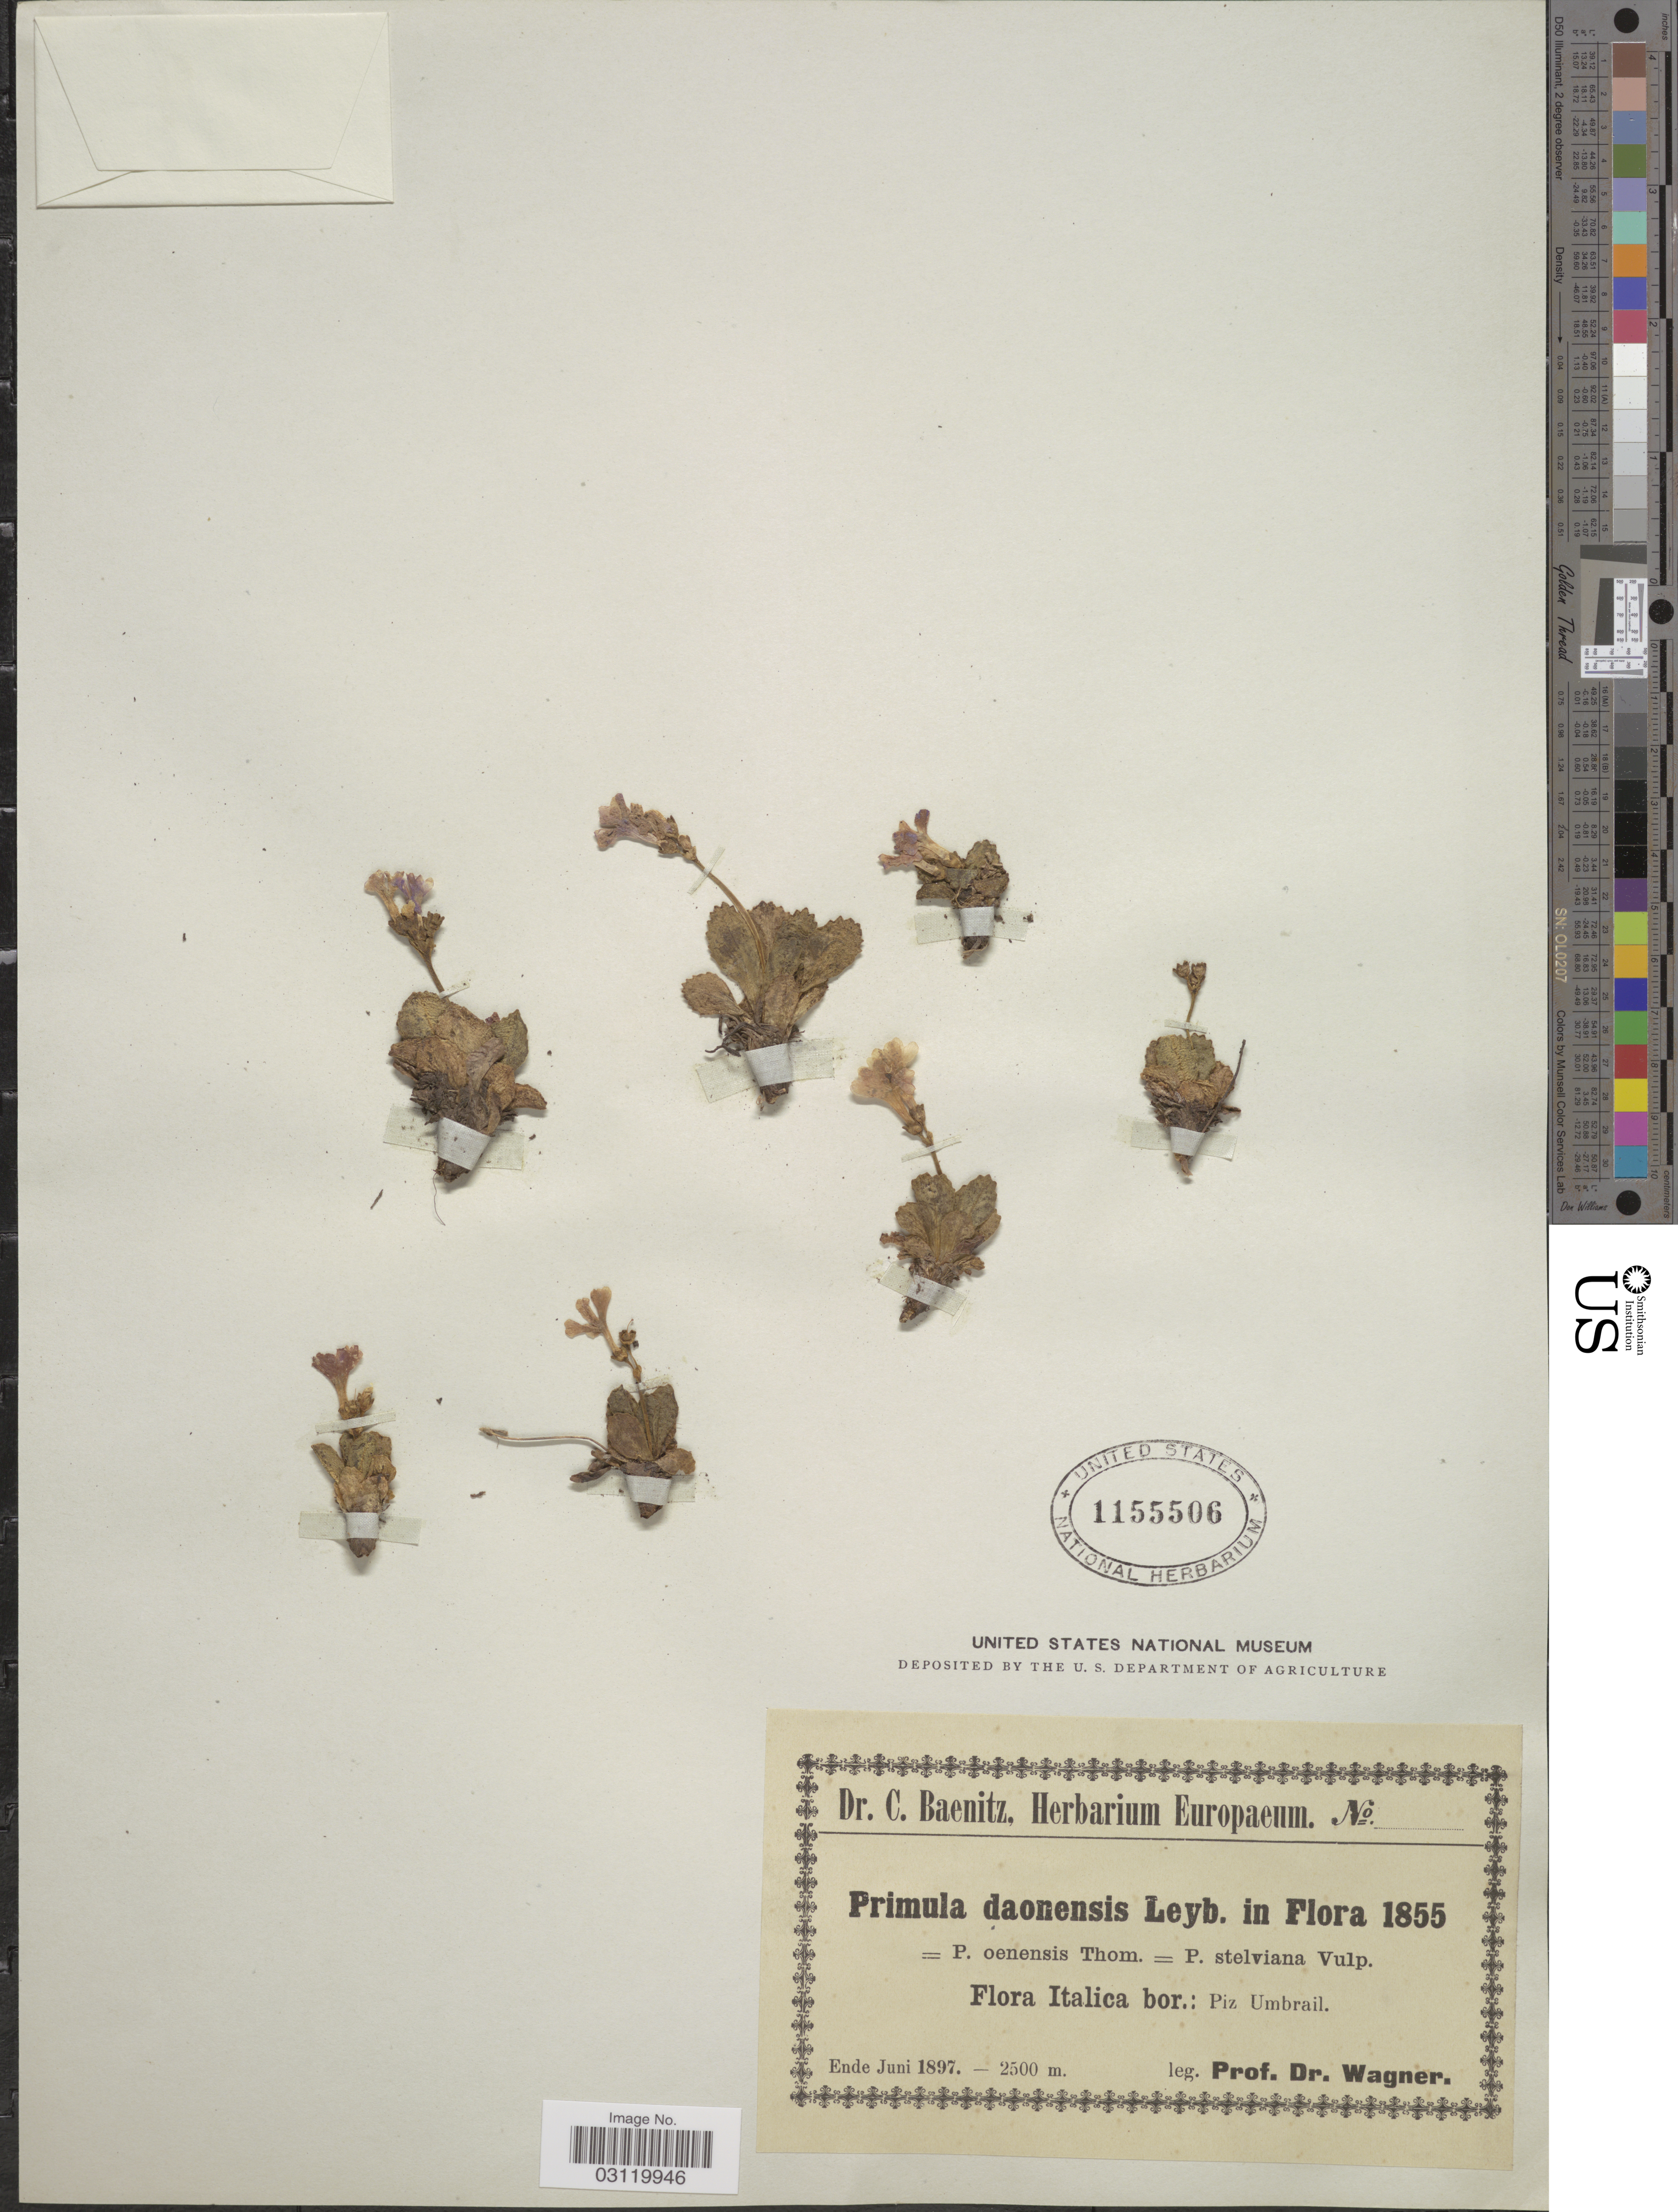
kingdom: Plantae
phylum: Tracheophyta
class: Magnoliopsida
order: Ericales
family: Primulaceae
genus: Primula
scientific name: Primula daonensis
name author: (Leyb.) Leyb.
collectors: -- Wagner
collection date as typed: Ende Juni 1897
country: Italy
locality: Italica bor.: Piz Umbrail.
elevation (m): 2500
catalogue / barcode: US 1155506